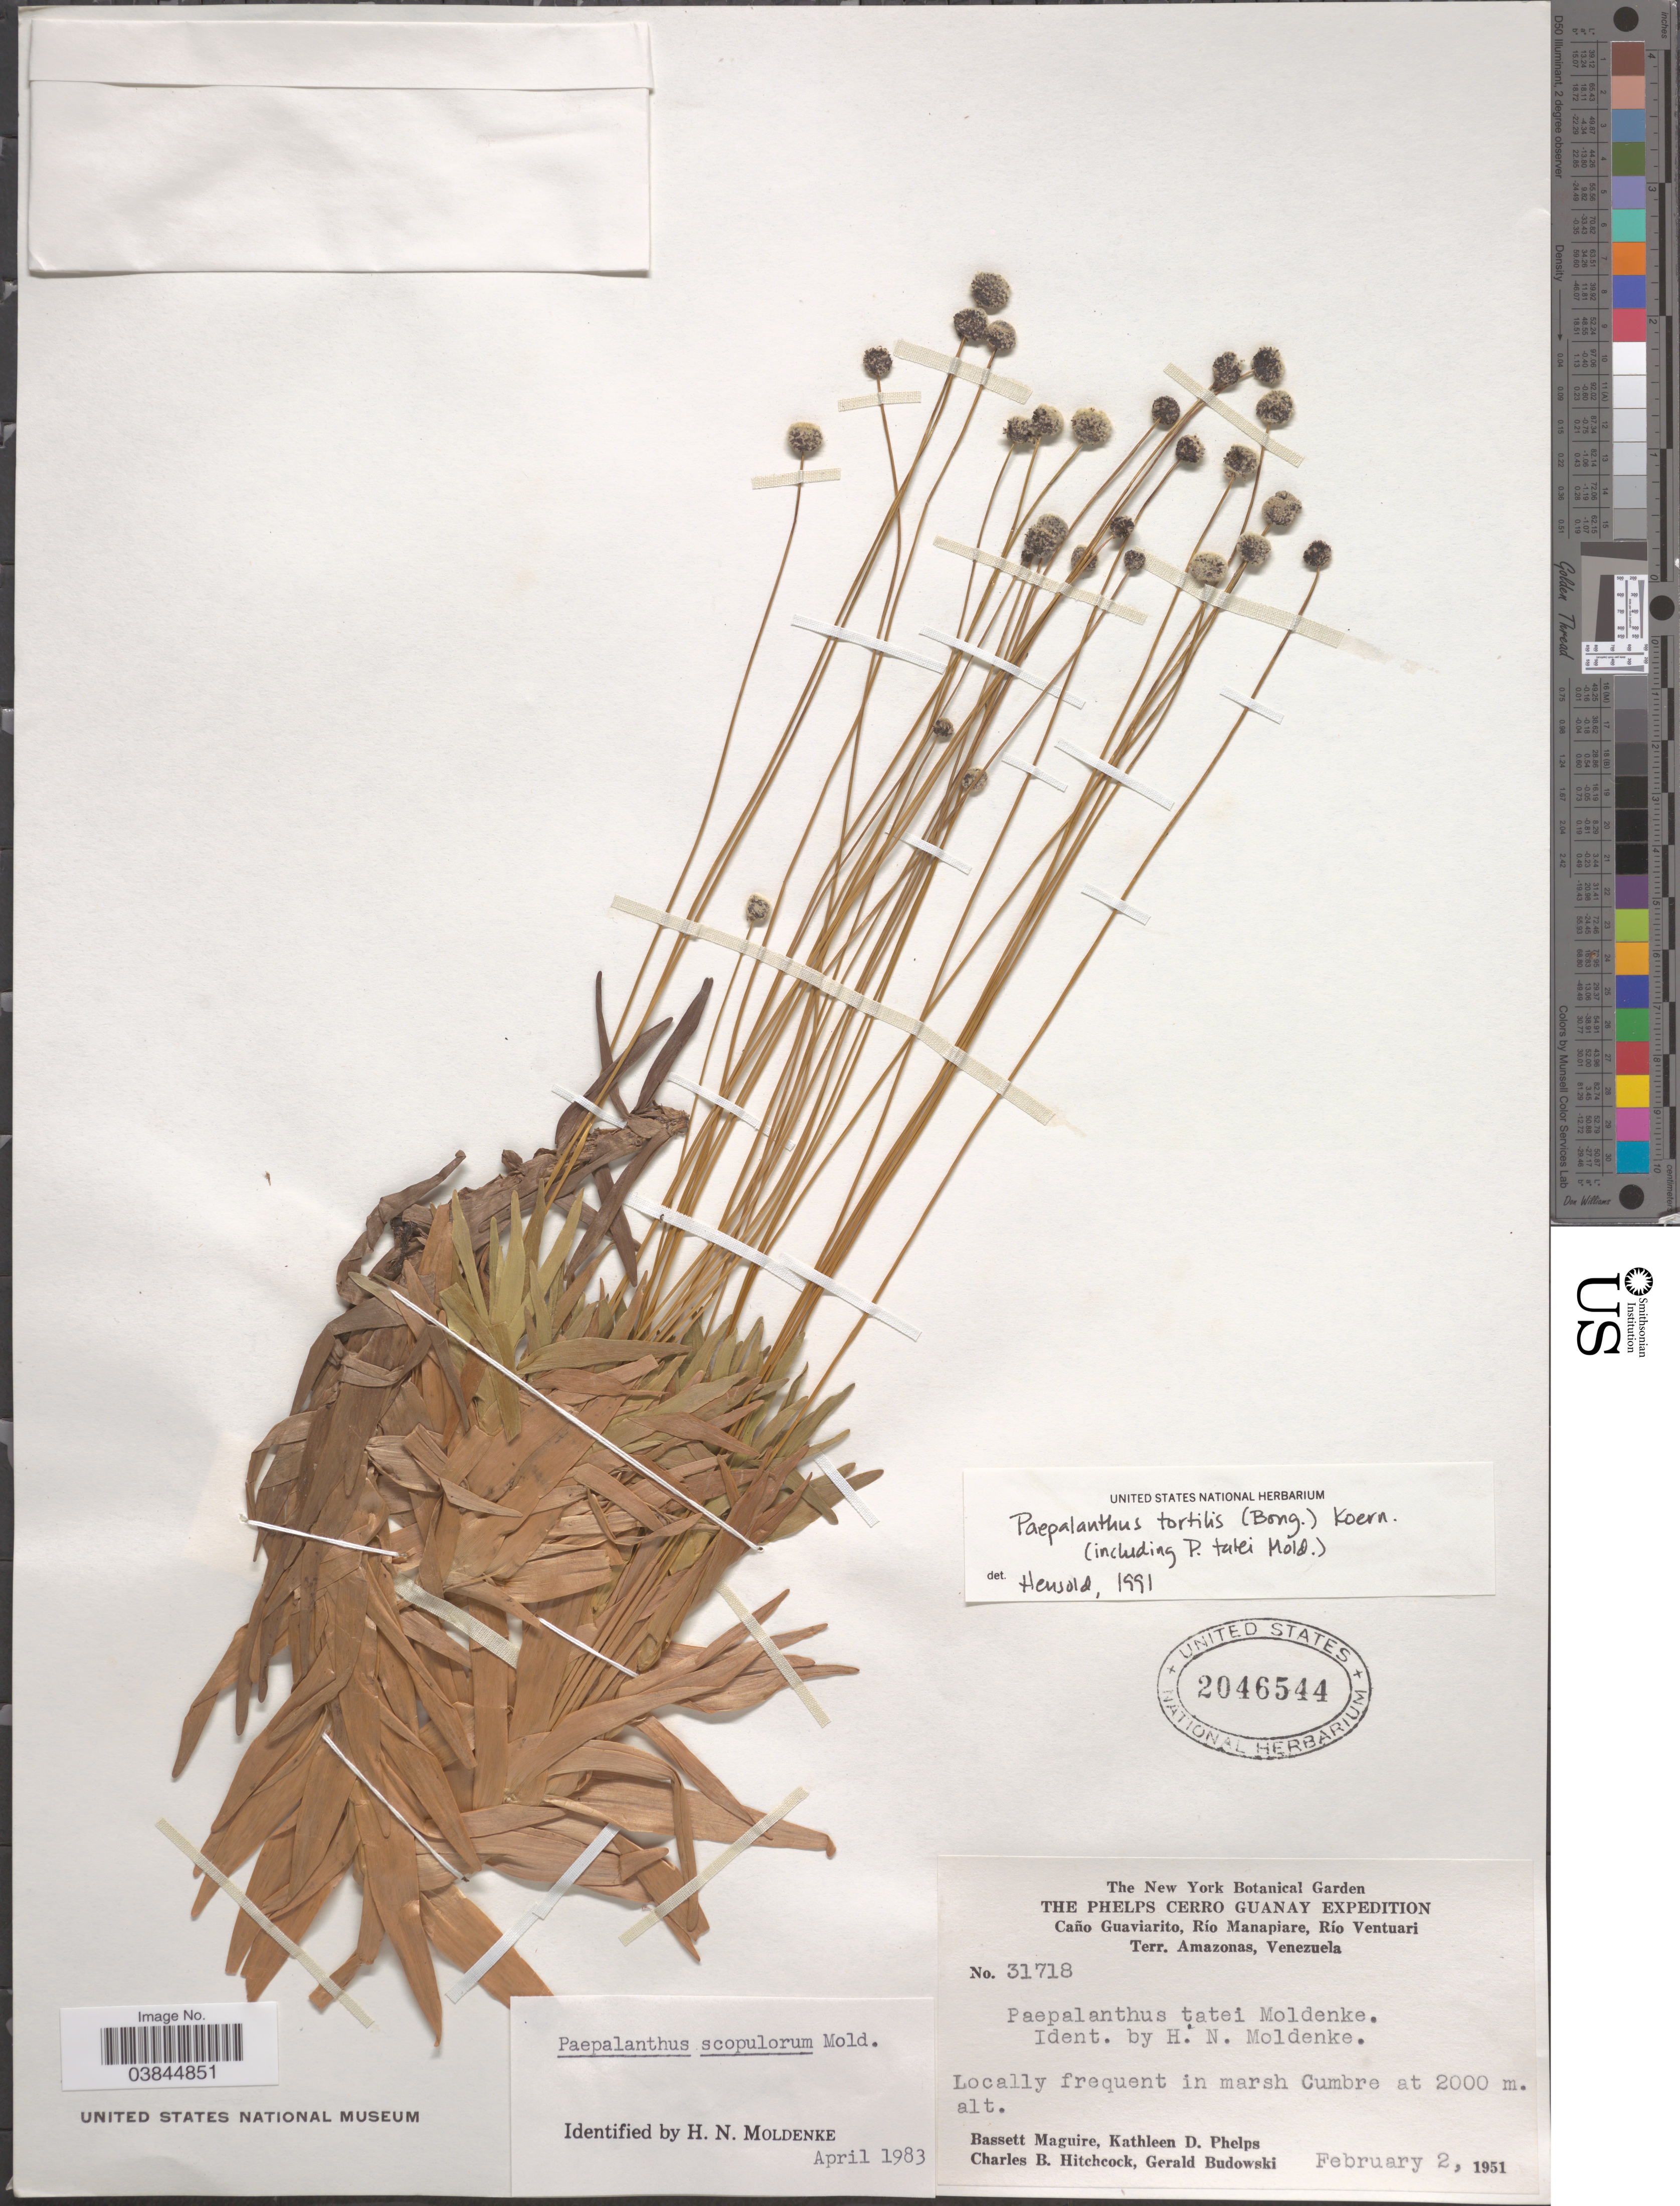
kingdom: Plantae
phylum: Tracheophyta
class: Liliopsida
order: Poales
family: Eriocaulaceae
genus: Paepalanthus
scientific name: Paepalanthus tortilis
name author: (Bong.) Koern.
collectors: B. Maguire, K. D. Phelps, C. B. Hitchcock & G. Budowski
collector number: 31718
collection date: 1951-02-02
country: Venezuela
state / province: Amazonas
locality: Caño Guaviarito, Río Manapiare, Río Ventuari. In marsh Cumbre.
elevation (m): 2000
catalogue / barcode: US 2046544